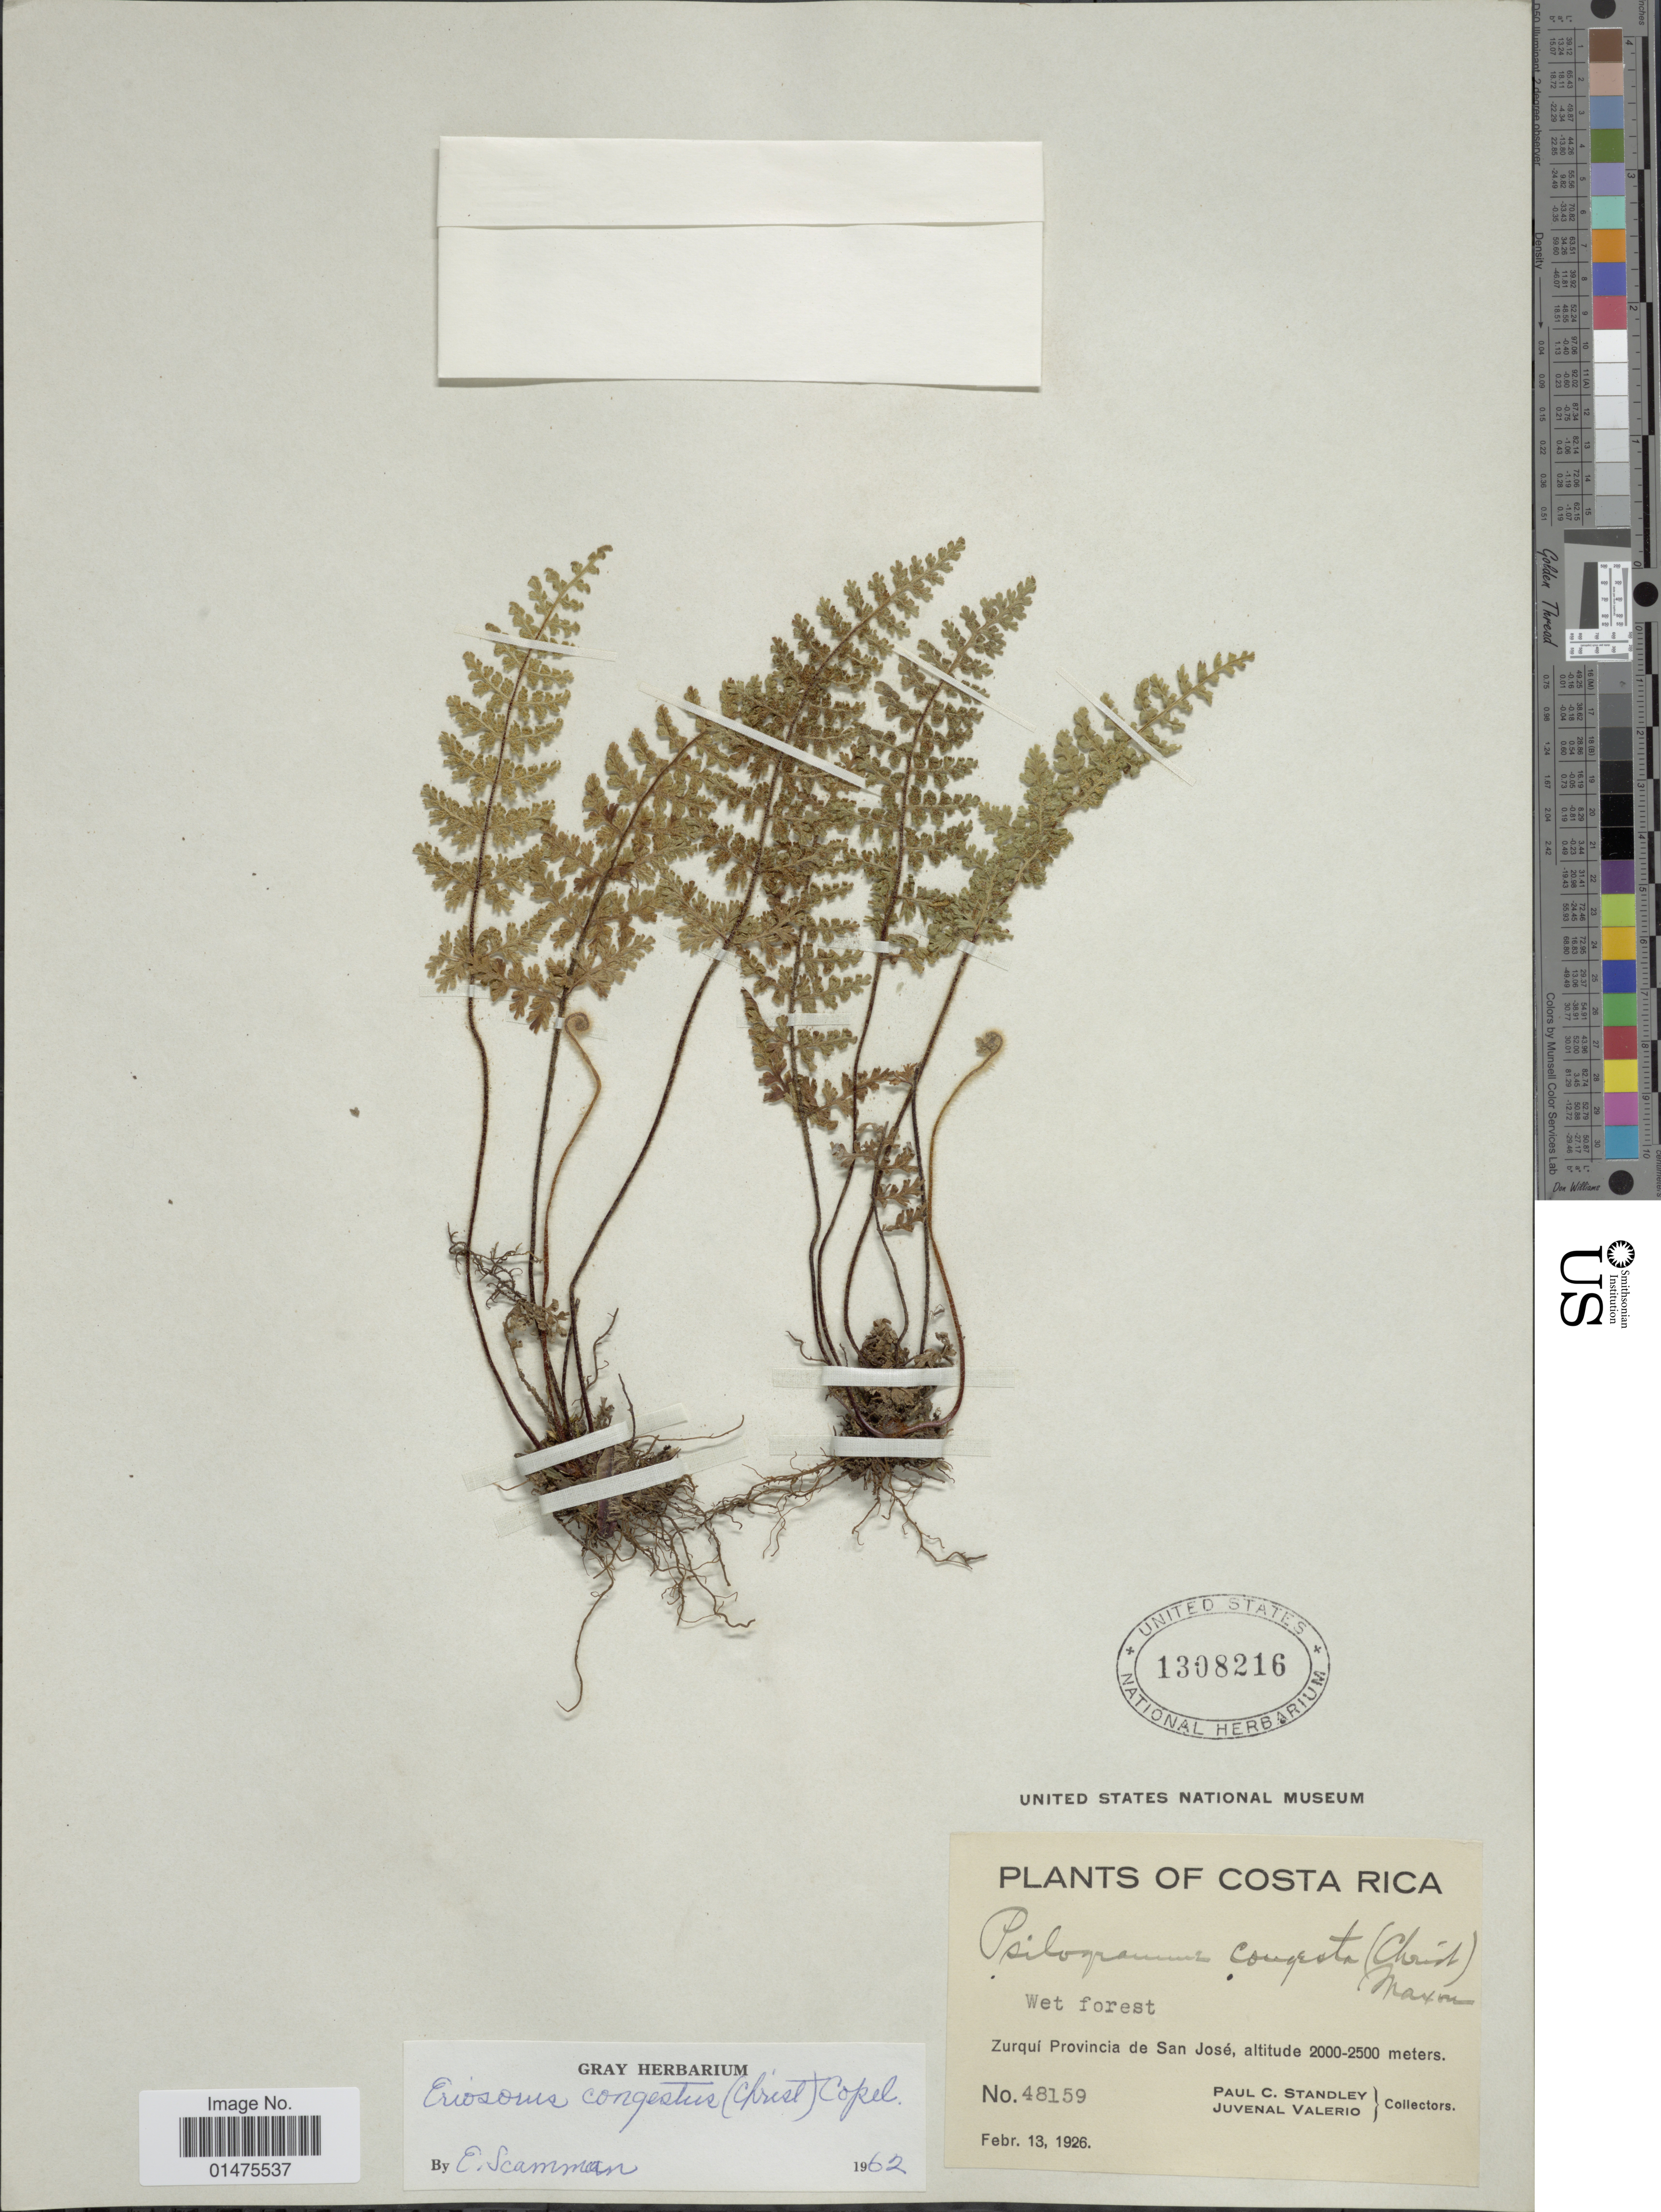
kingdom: Plantae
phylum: Tracheophyta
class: Polypodiopsida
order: Polypodiales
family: Pteridaceae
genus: Jamesonia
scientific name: Jamesonia congesta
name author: (Christ) Christenh.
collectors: P. C. Standley & J. Valerio R.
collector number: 48159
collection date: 1926-02-13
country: Costa Rica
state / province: San José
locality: Zurqui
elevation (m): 2000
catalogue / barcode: US 1308216